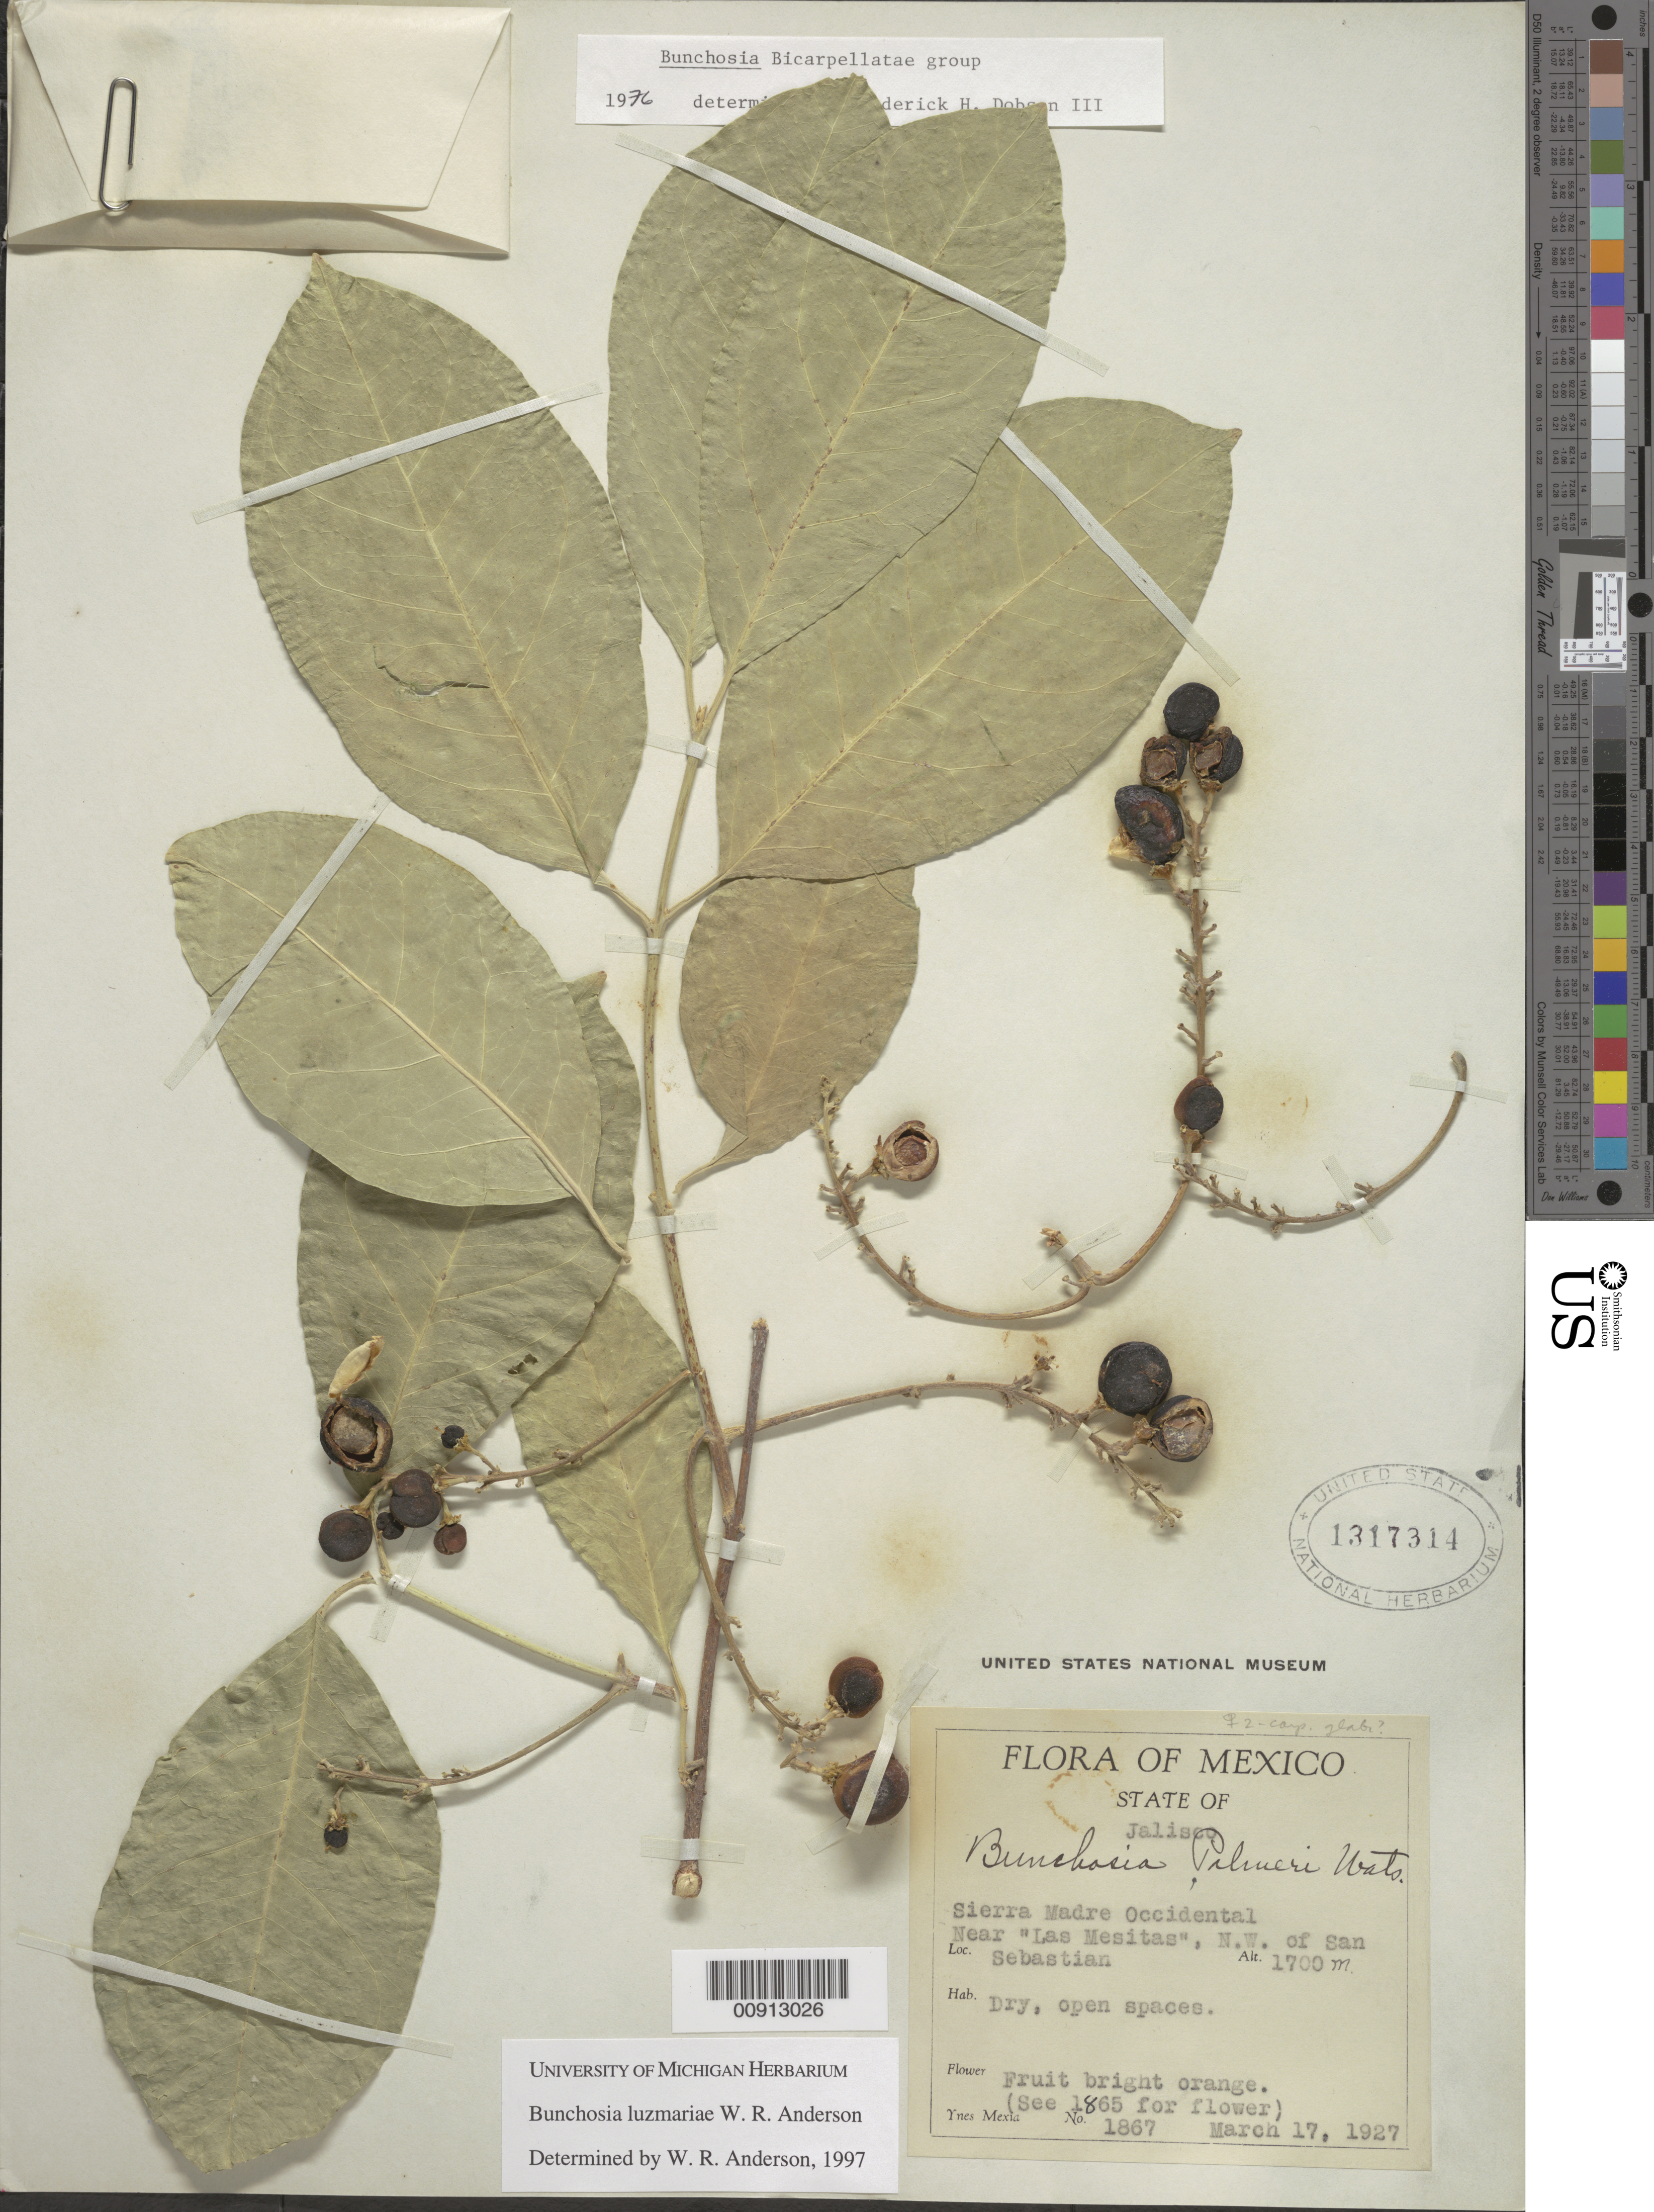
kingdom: Plantae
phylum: Tracheophyta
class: Magnoliopsida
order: Malpighiales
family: Malpighiaceae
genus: Bunchosia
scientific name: Bunchosia luzmariae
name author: W.R. Anderson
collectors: Y. Mexia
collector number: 1867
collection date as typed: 17 Mar 1927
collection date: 1927-03-17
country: Mexico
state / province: Jalisco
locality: Sierra Madre Occidental. Near "Las Mesitas", NW of San Sebastian.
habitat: Dry, open spaces.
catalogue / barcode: US 1317314